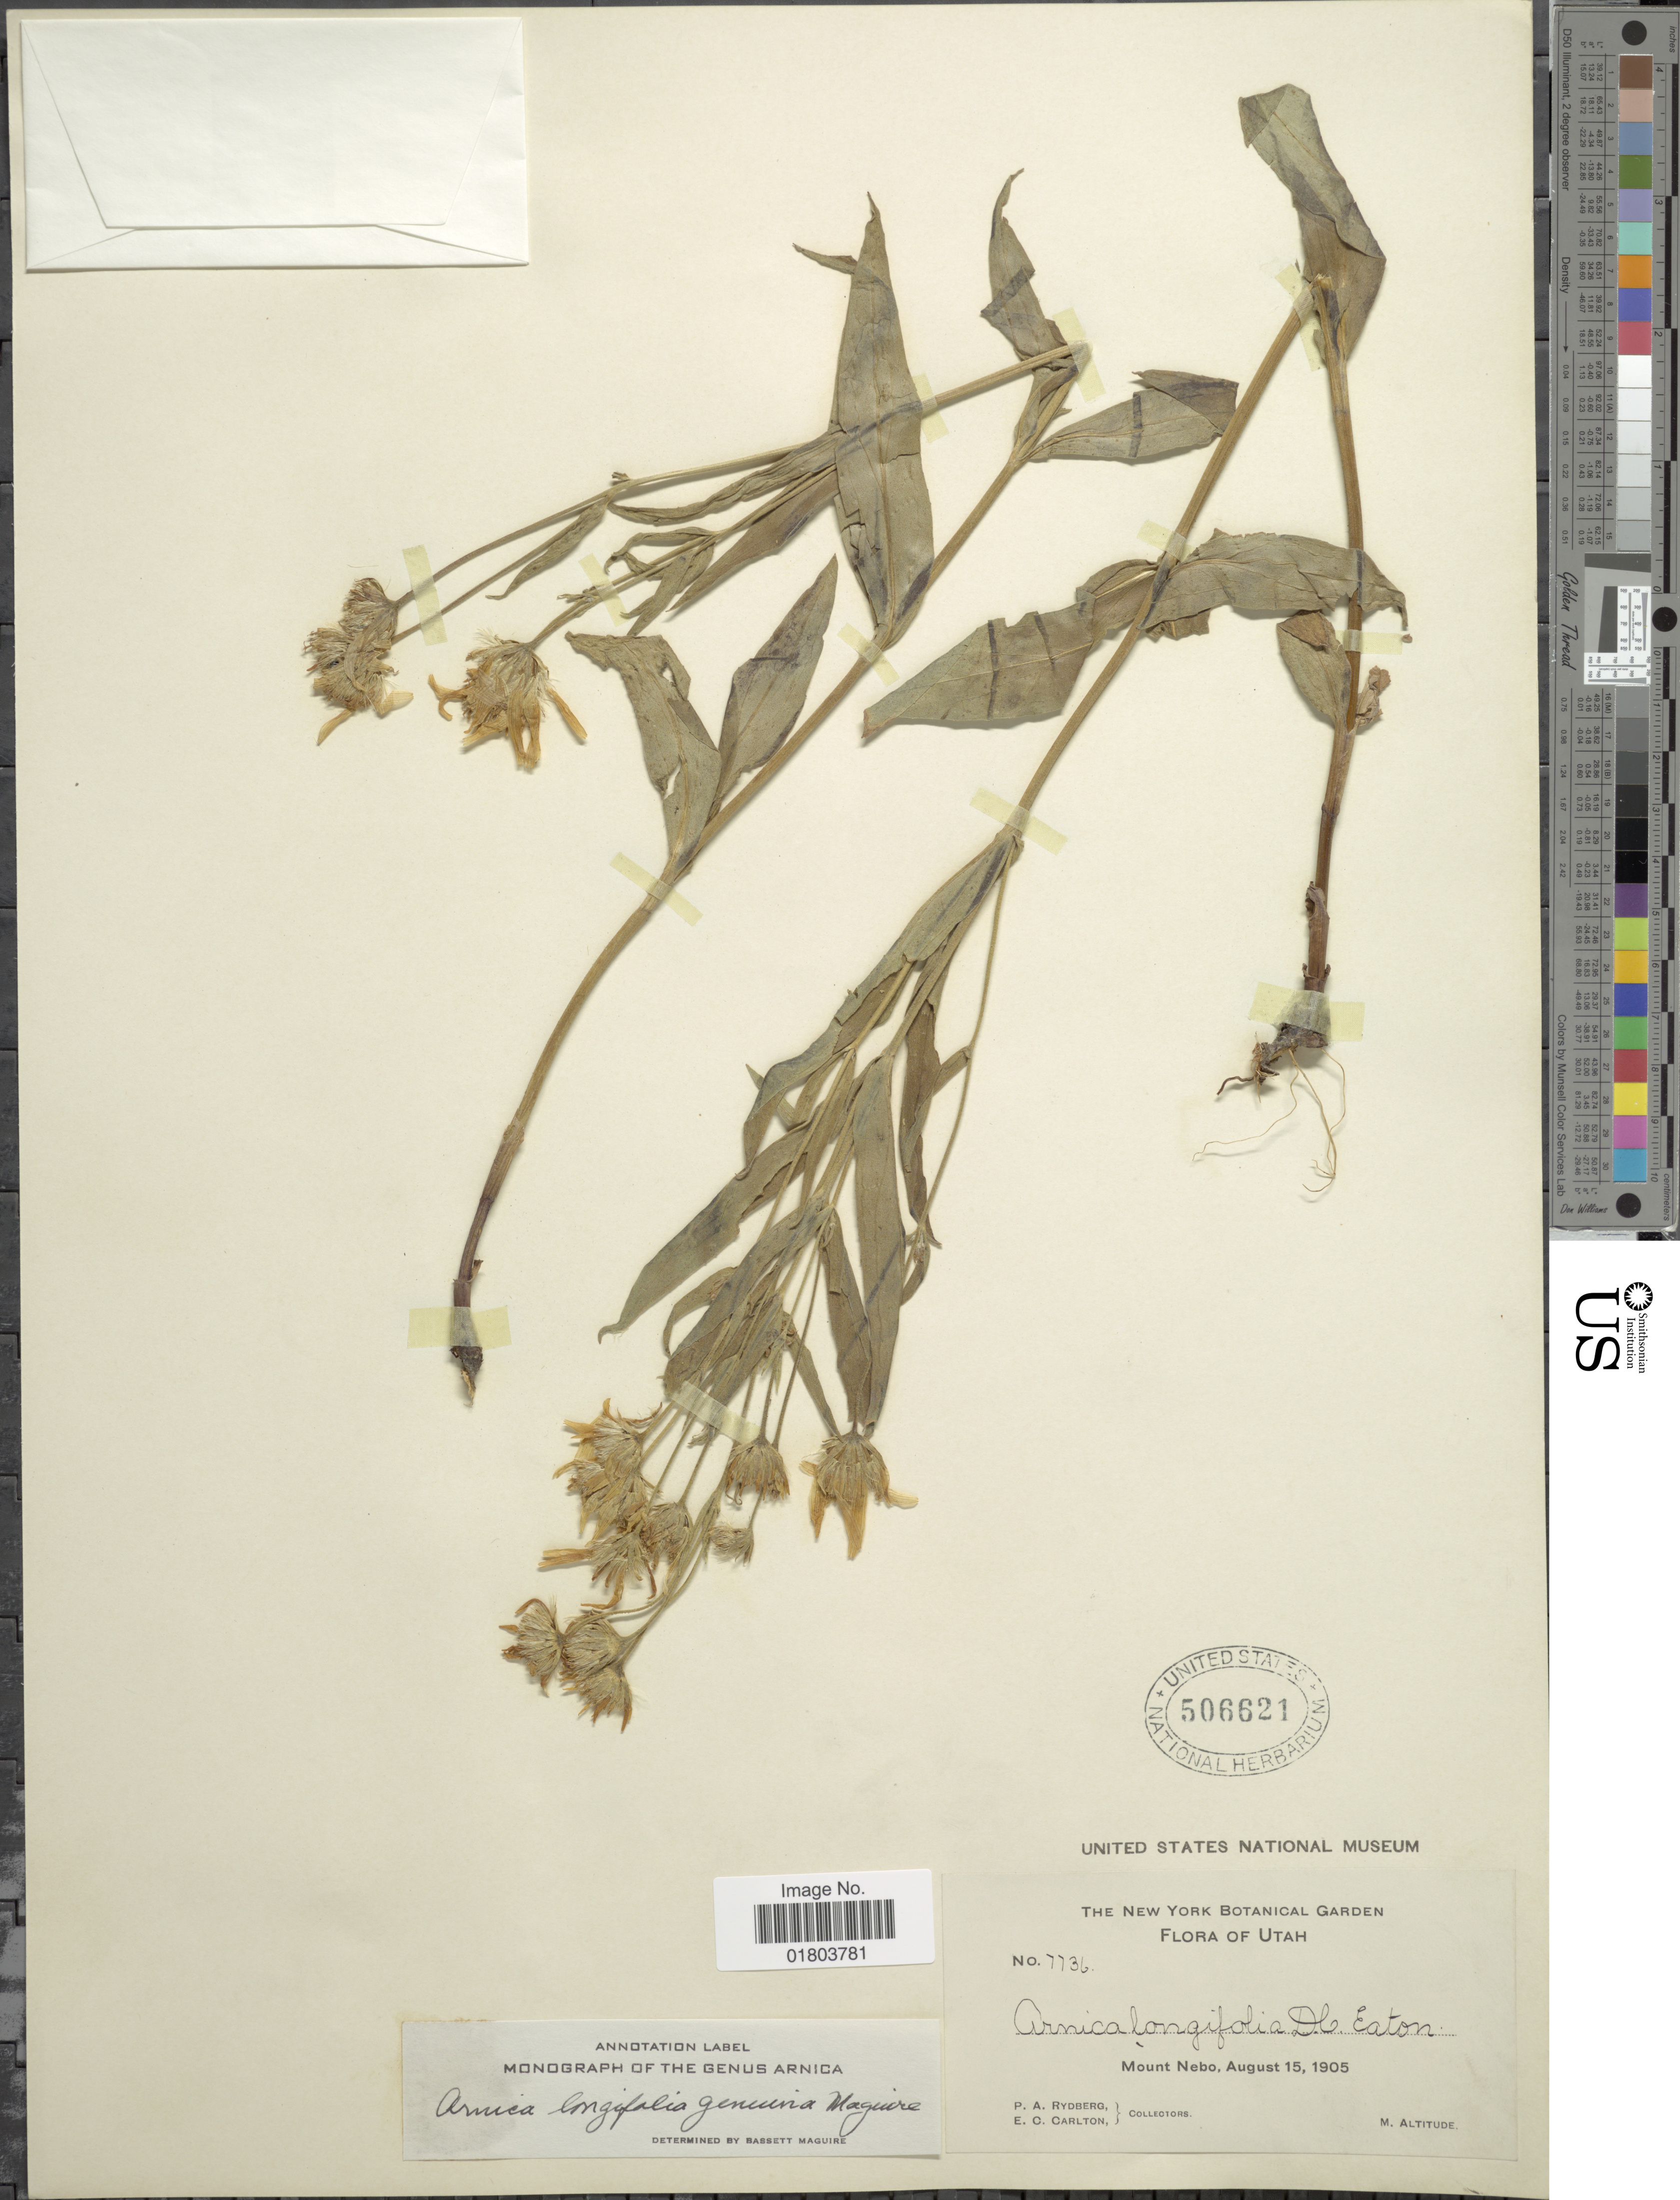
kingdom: Plantae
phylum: Tracheophyta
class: Magnoliopsida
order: Asterales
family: Asteraceae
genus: Arnica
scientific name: Arnica longifolia subsp. genuina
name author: Maguire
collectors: P. A. Rydberg & E. Carlton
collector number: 7736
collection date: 1905-08-15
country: United States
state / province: Utah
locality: Mount Nebo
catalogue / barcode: US 506621